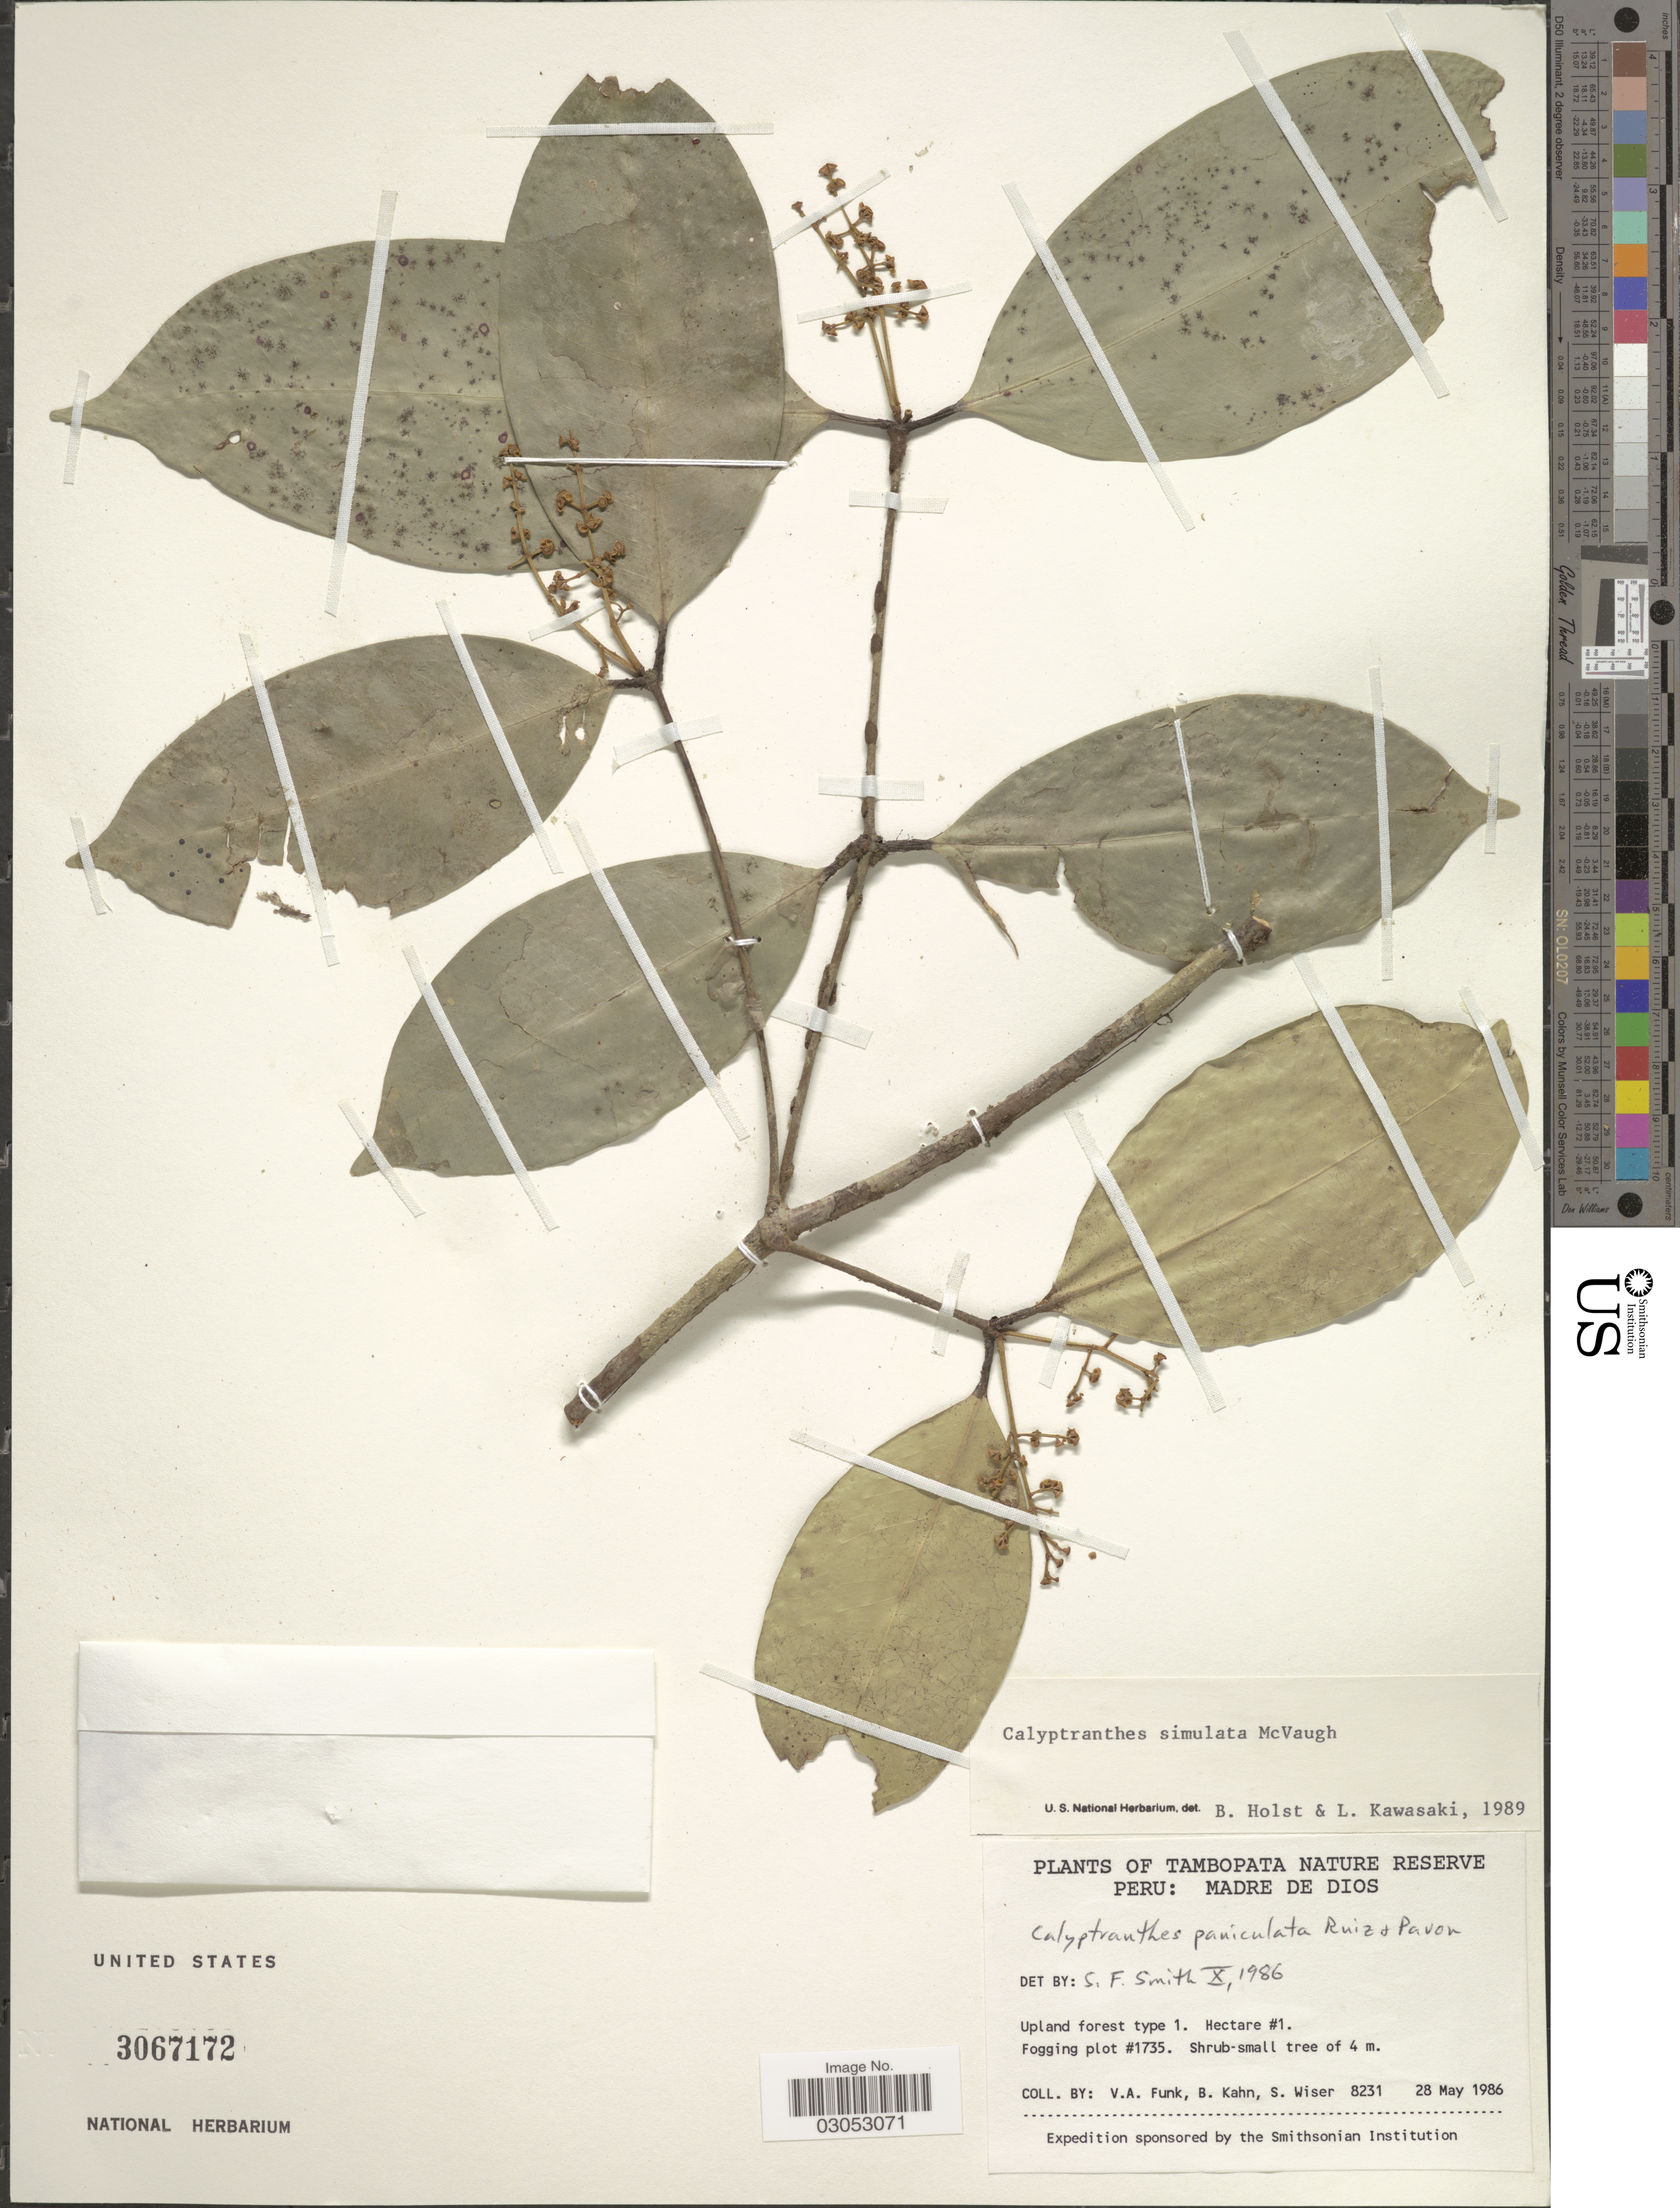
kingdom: Plantae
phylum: Tracheophyta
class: Magnoliopsida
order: Myrtales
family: Myrtaceae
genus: Myrcia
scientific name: Myrcia simulata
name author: (McVaugh) A.R. Lourenço & Parra-Os.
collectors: V. Funk, B. Kahn & S. Wiser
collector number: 8231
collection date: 1986-05-28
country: Peru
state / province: Madre de Dios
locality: Tambopata Nature Reserve.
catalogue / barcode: US 3067172